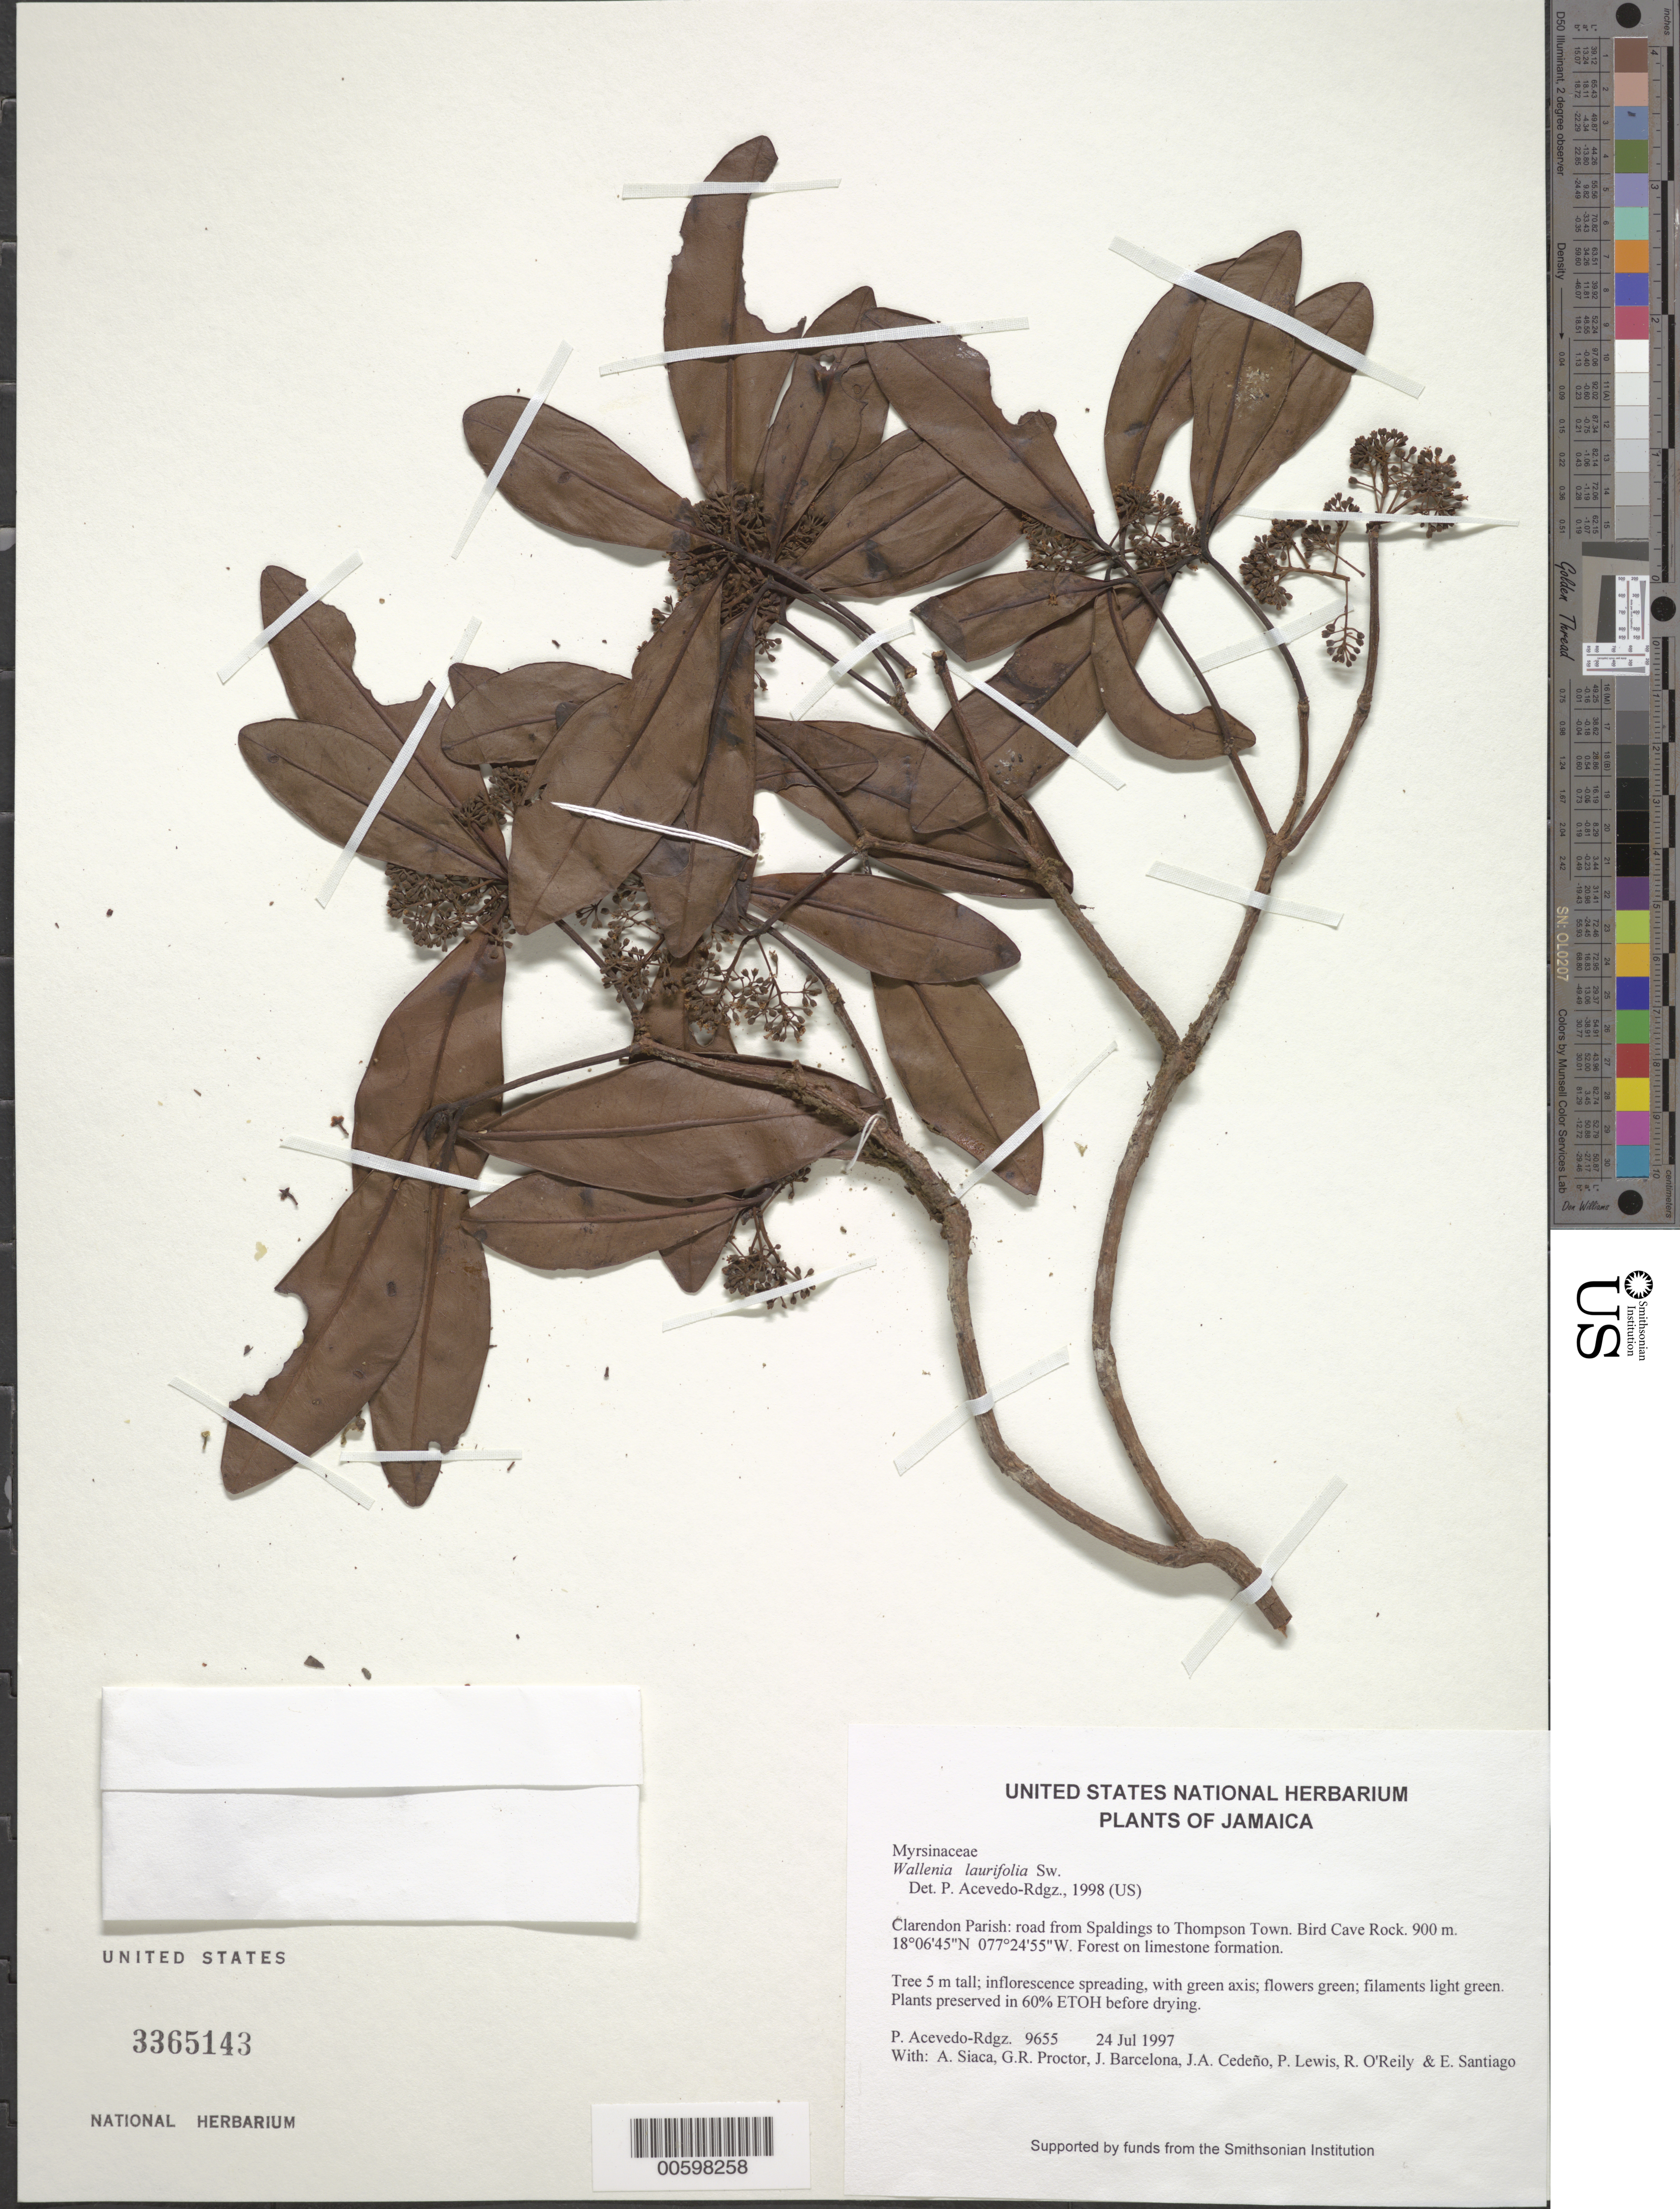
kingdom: Plantae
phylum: Tracheophyta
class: Magnoliopsida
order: Ericales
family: Primulaceae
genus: Wallenia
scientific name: Wallenia laurifolia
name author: Sw.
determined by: Acevedo-Rodríguez, P., (BOT), Smithsonian Institution - National Museum of Natural History (UNITED STATES)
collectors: P. Acevedo-Rodr., A. Siaca, G. R. Proctor, J. Barcelona, J. A. Cedeño M., P. Lewis & R. O'Reilly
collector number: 9655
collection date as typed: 24 Jul 1997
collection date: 1997-07-24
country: Jamaica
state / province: Clarendon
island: Jamaica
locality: Clarendon Parish: road from Spaldings to Thompson Town. Bird Cave Rock.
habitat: Forest on limestone formation.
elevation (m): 900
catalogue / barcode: US 3365143